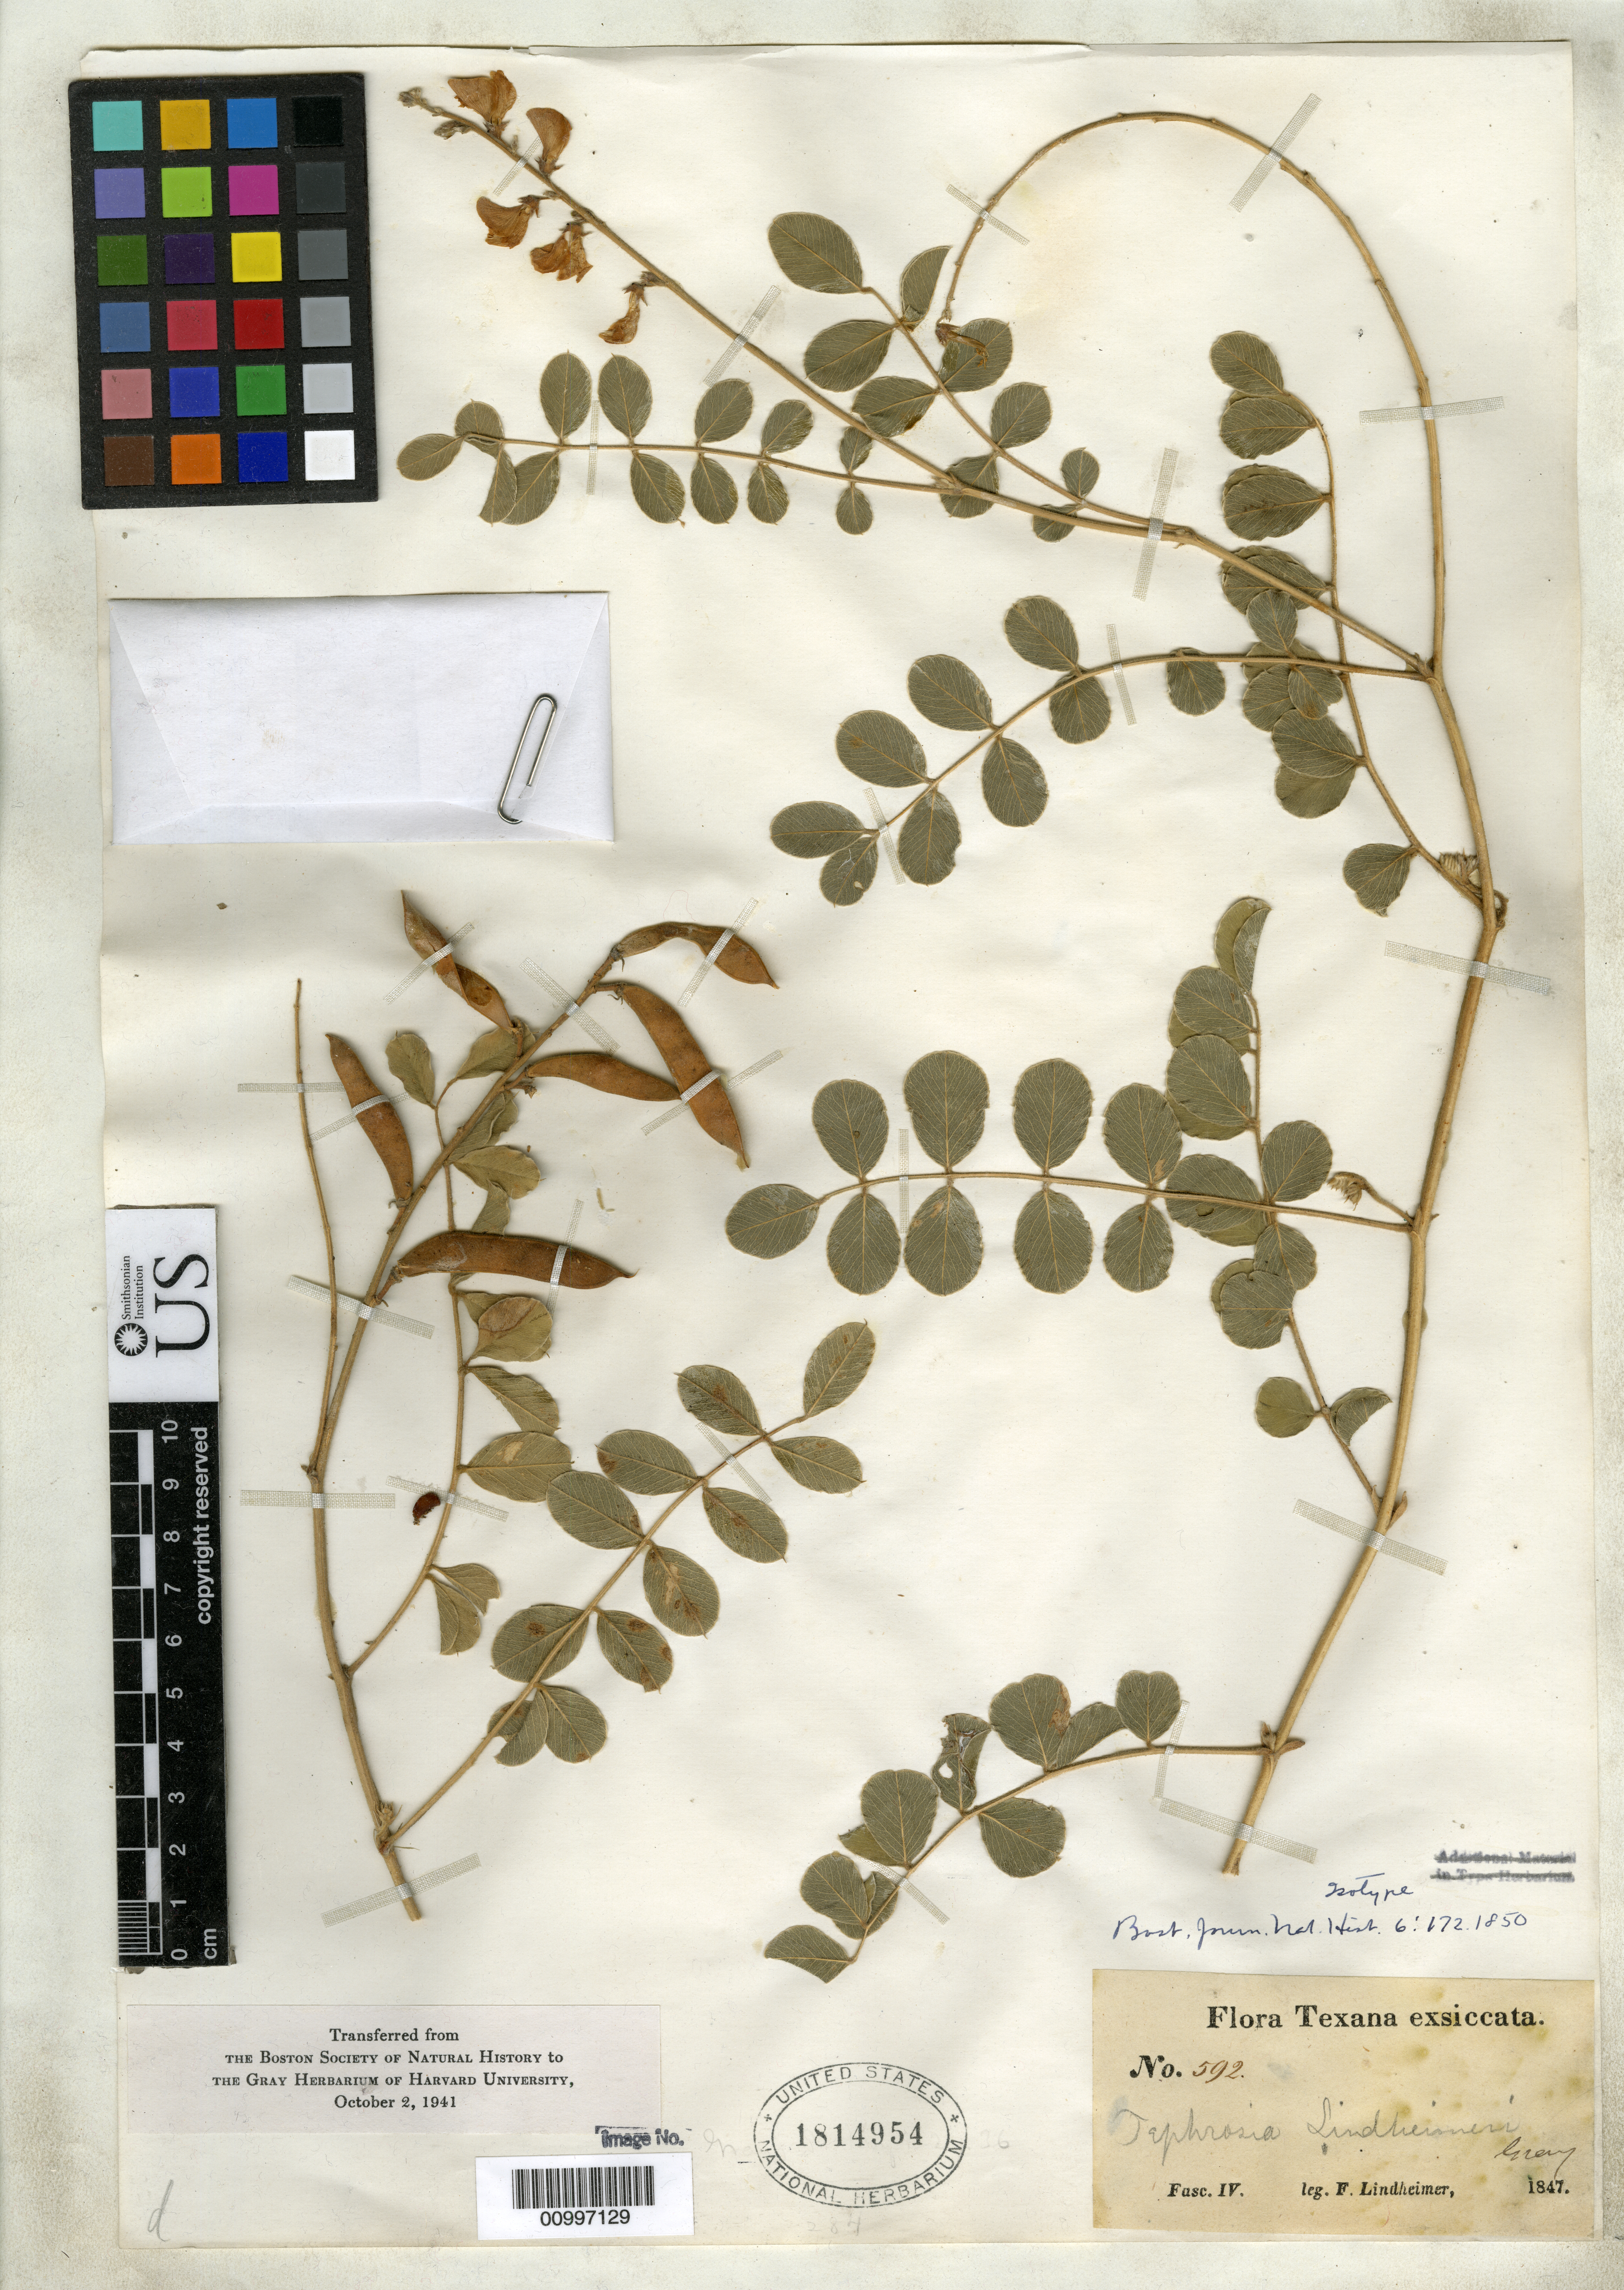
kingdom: Plantae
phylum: Tracheophyta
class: Magnoliopsida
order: Fabales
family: Fabaceae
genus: Tephrosia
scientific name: Tephrosia lindheimeri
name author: A. Gray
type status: Isotype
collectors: F. J. Lindheimer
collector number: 592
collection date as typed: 1847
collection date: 1847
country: United States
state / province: Texas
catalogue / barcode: US 1814954